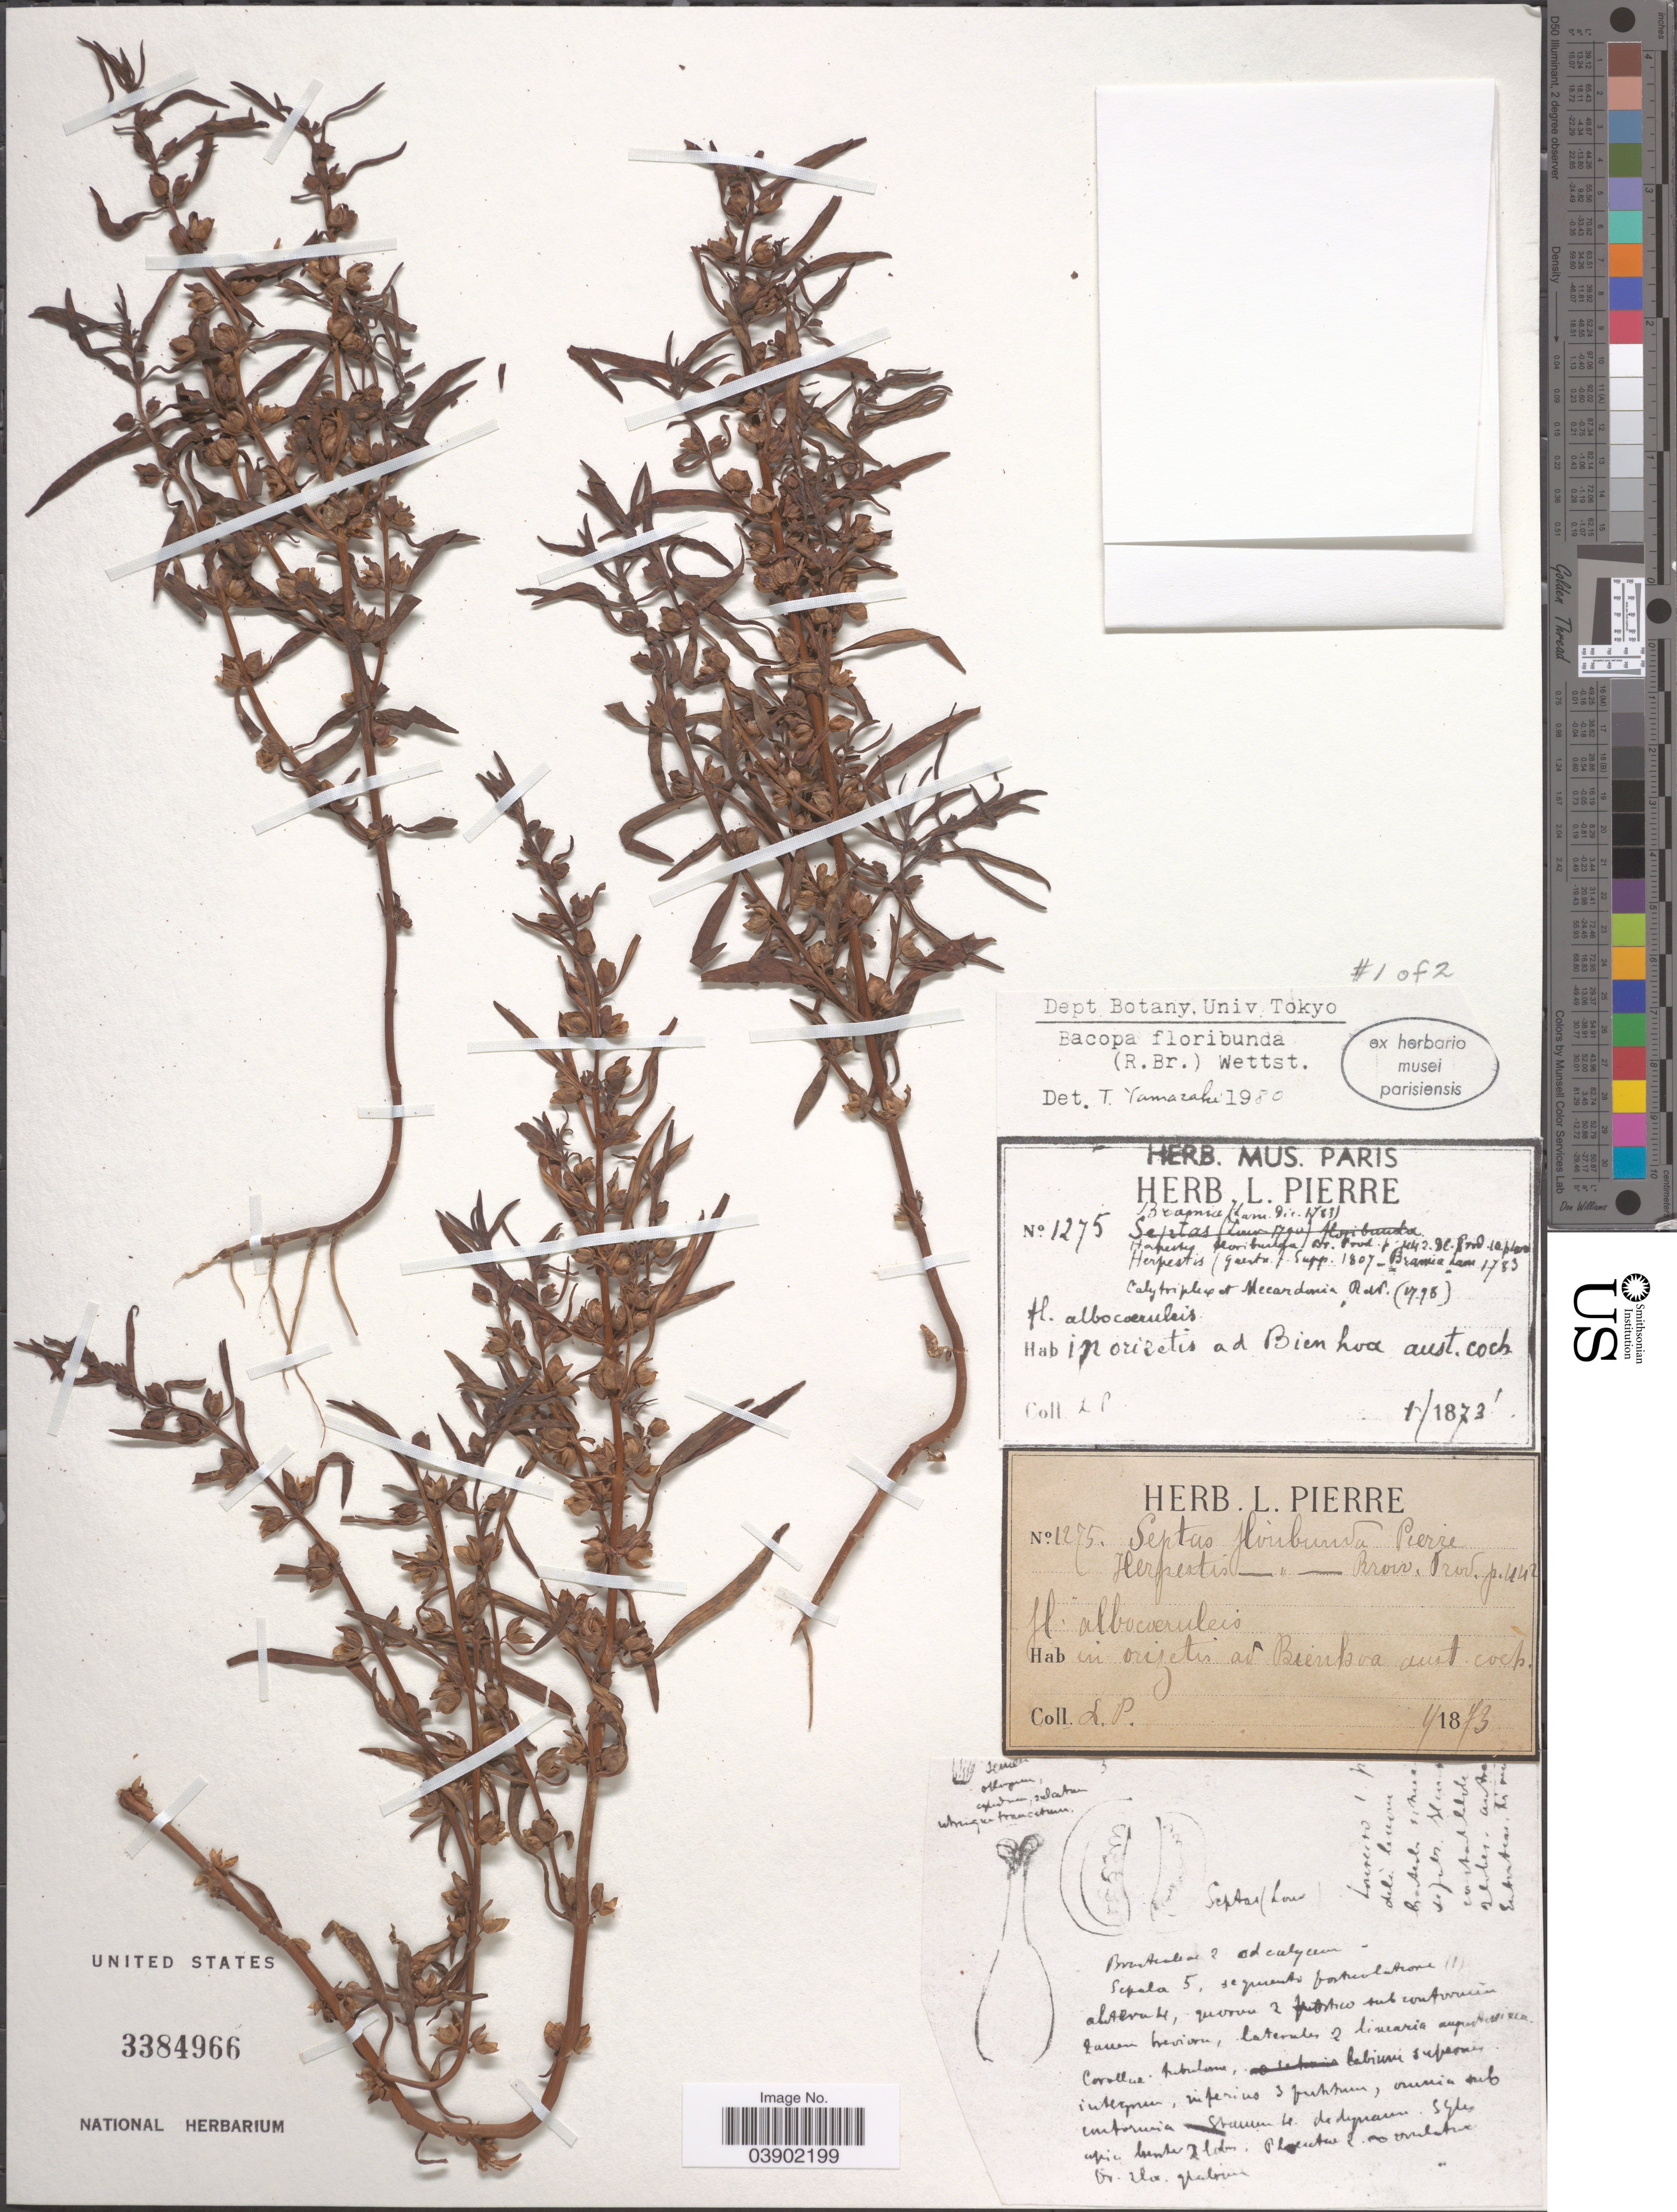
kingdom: Plantae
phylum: Tracheophyta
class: Magnoliopsida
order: Lamiales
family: Plantaginaceae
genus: Bacopa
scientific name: Bacopa floribunda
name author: (R. Br.) Wettst.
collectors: L. Pierre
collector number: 1275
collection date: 1873-01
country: Vietnam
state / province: Hoa Binh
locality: Ad Bien hoa. aust. coch.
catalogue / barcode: US 3384966